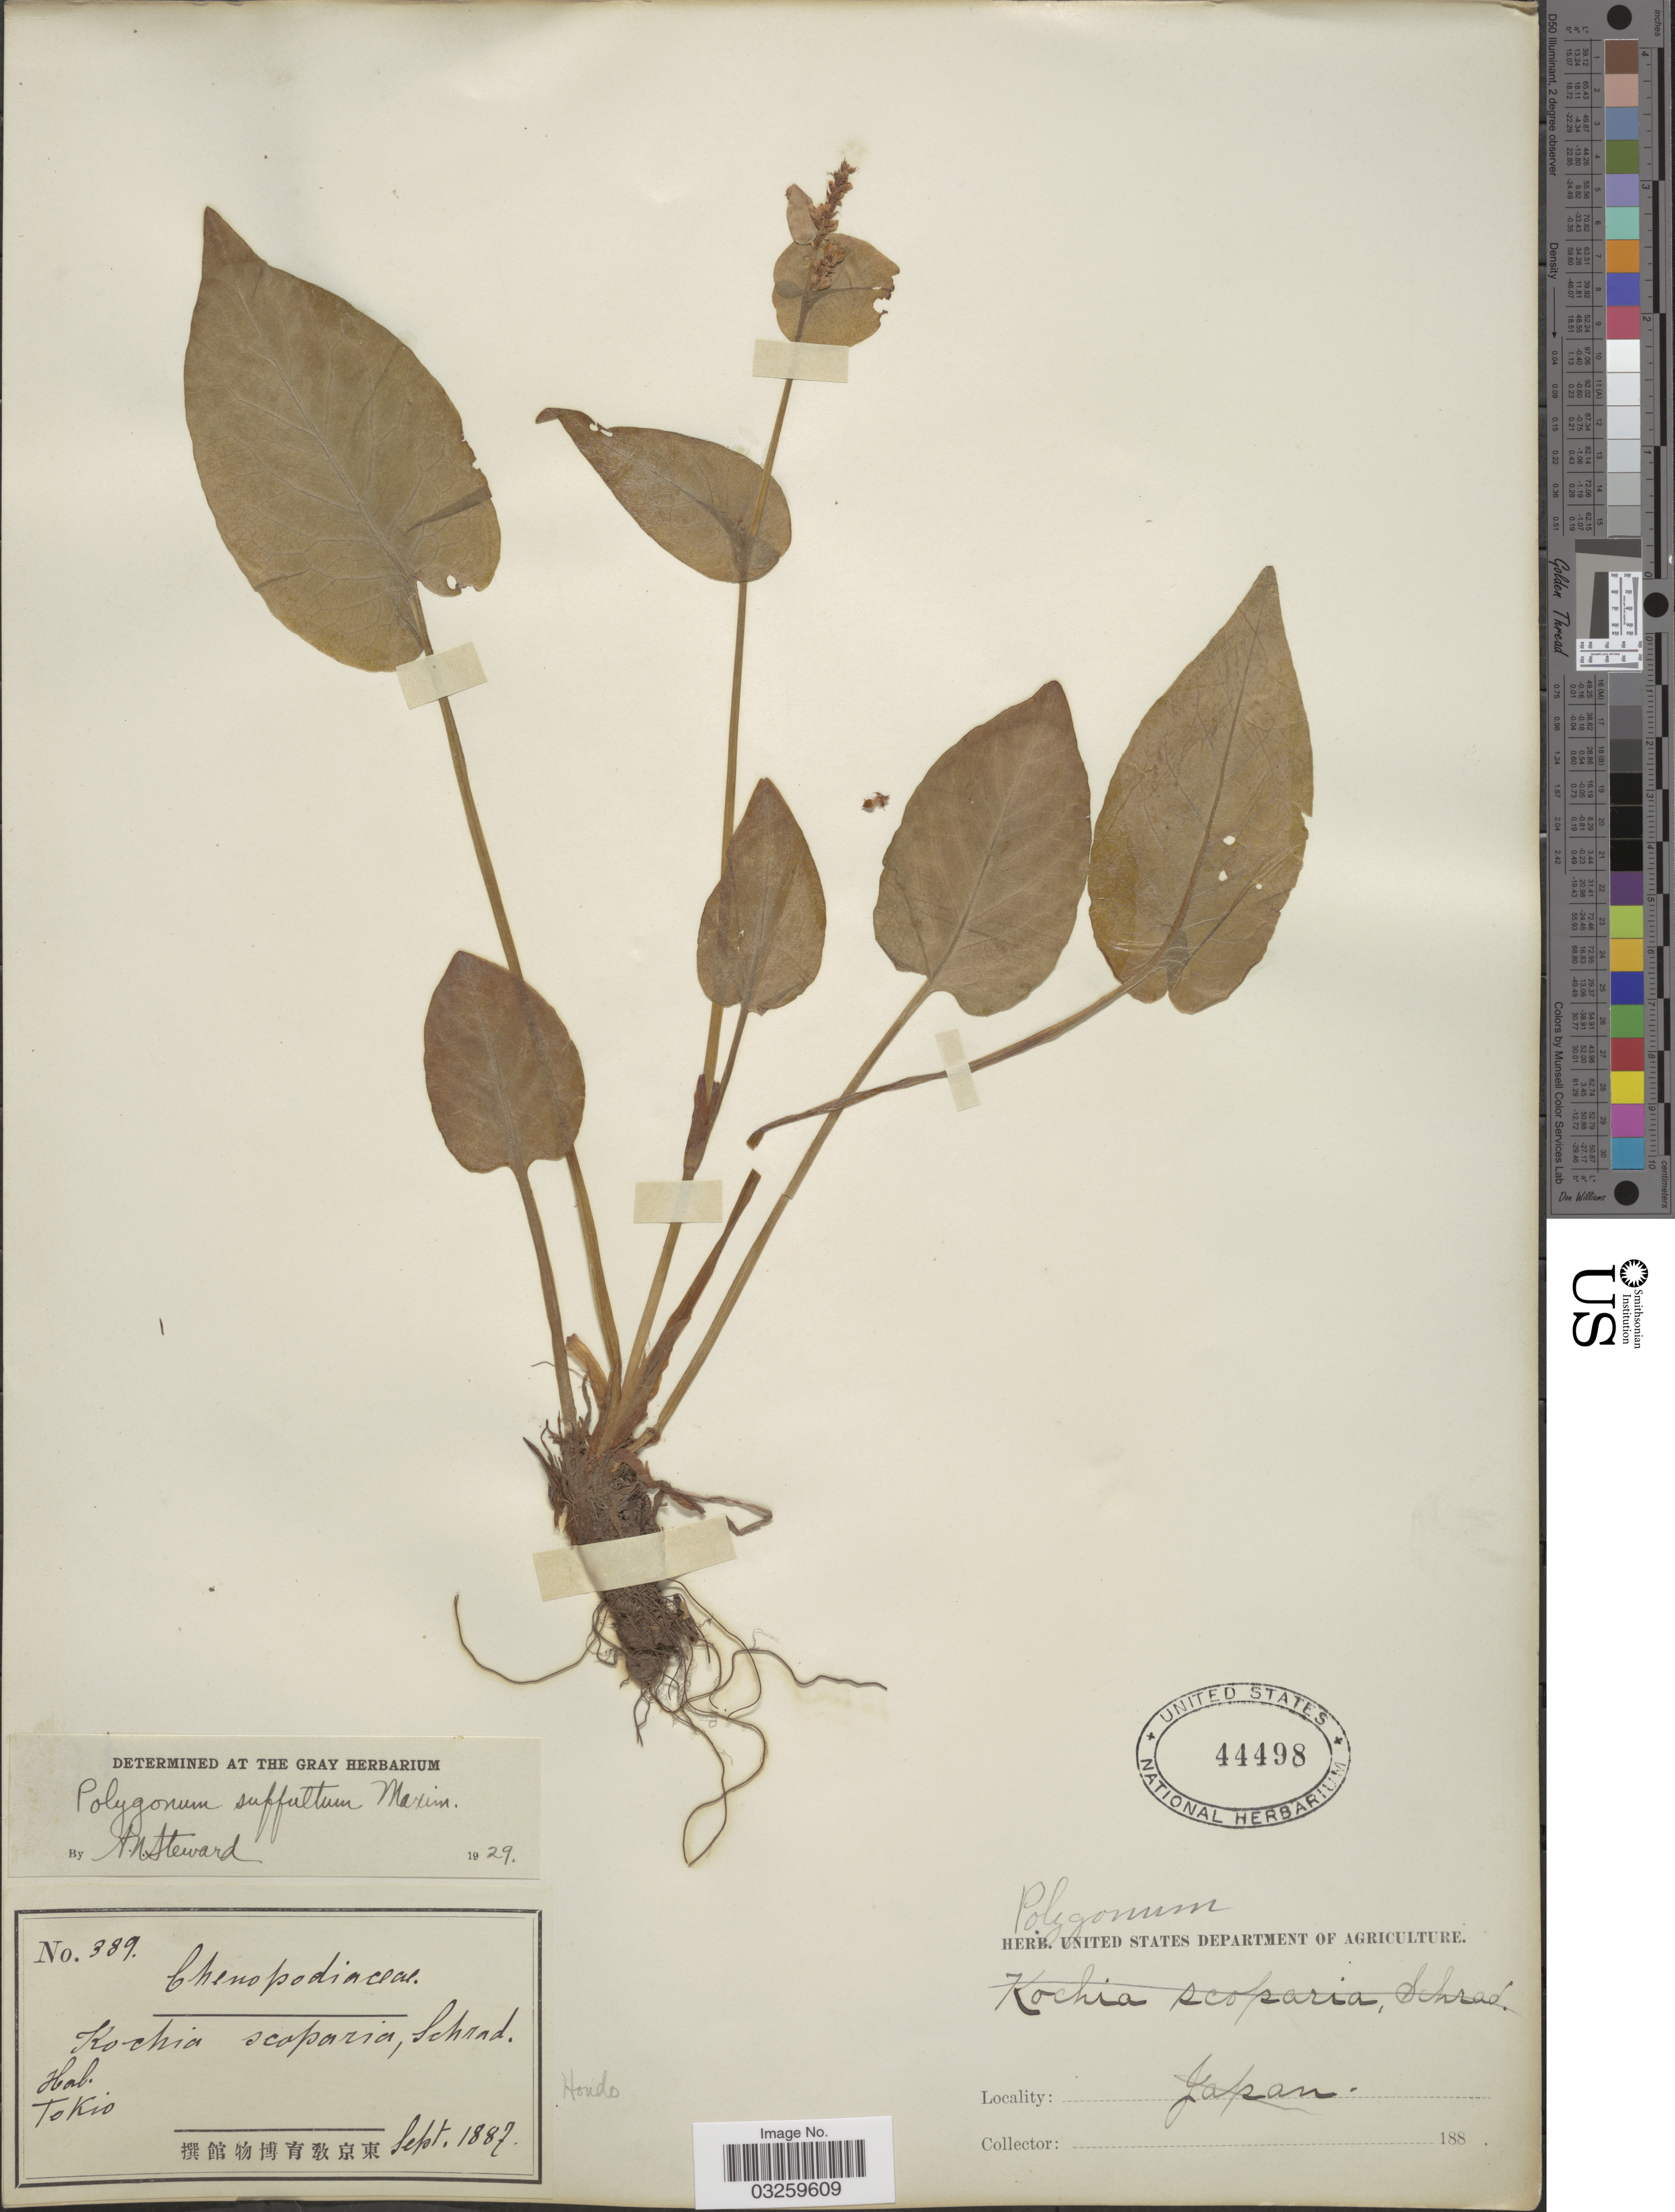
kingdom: Plantae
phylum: Tracheophyta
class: Magnoliopsida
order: Caryophyllales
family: Polygonaceae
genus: Bistorta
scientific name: Bistorta suffulta subsp. suffulta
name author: (Maxim.) Greene ex H. Gross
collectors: ex herb. U. S. Department of Agriculture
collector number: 389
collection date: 1887-09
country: Japan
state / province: Tokyo, Federal City of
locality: Tokio, Hondo.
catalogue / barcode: US 44498